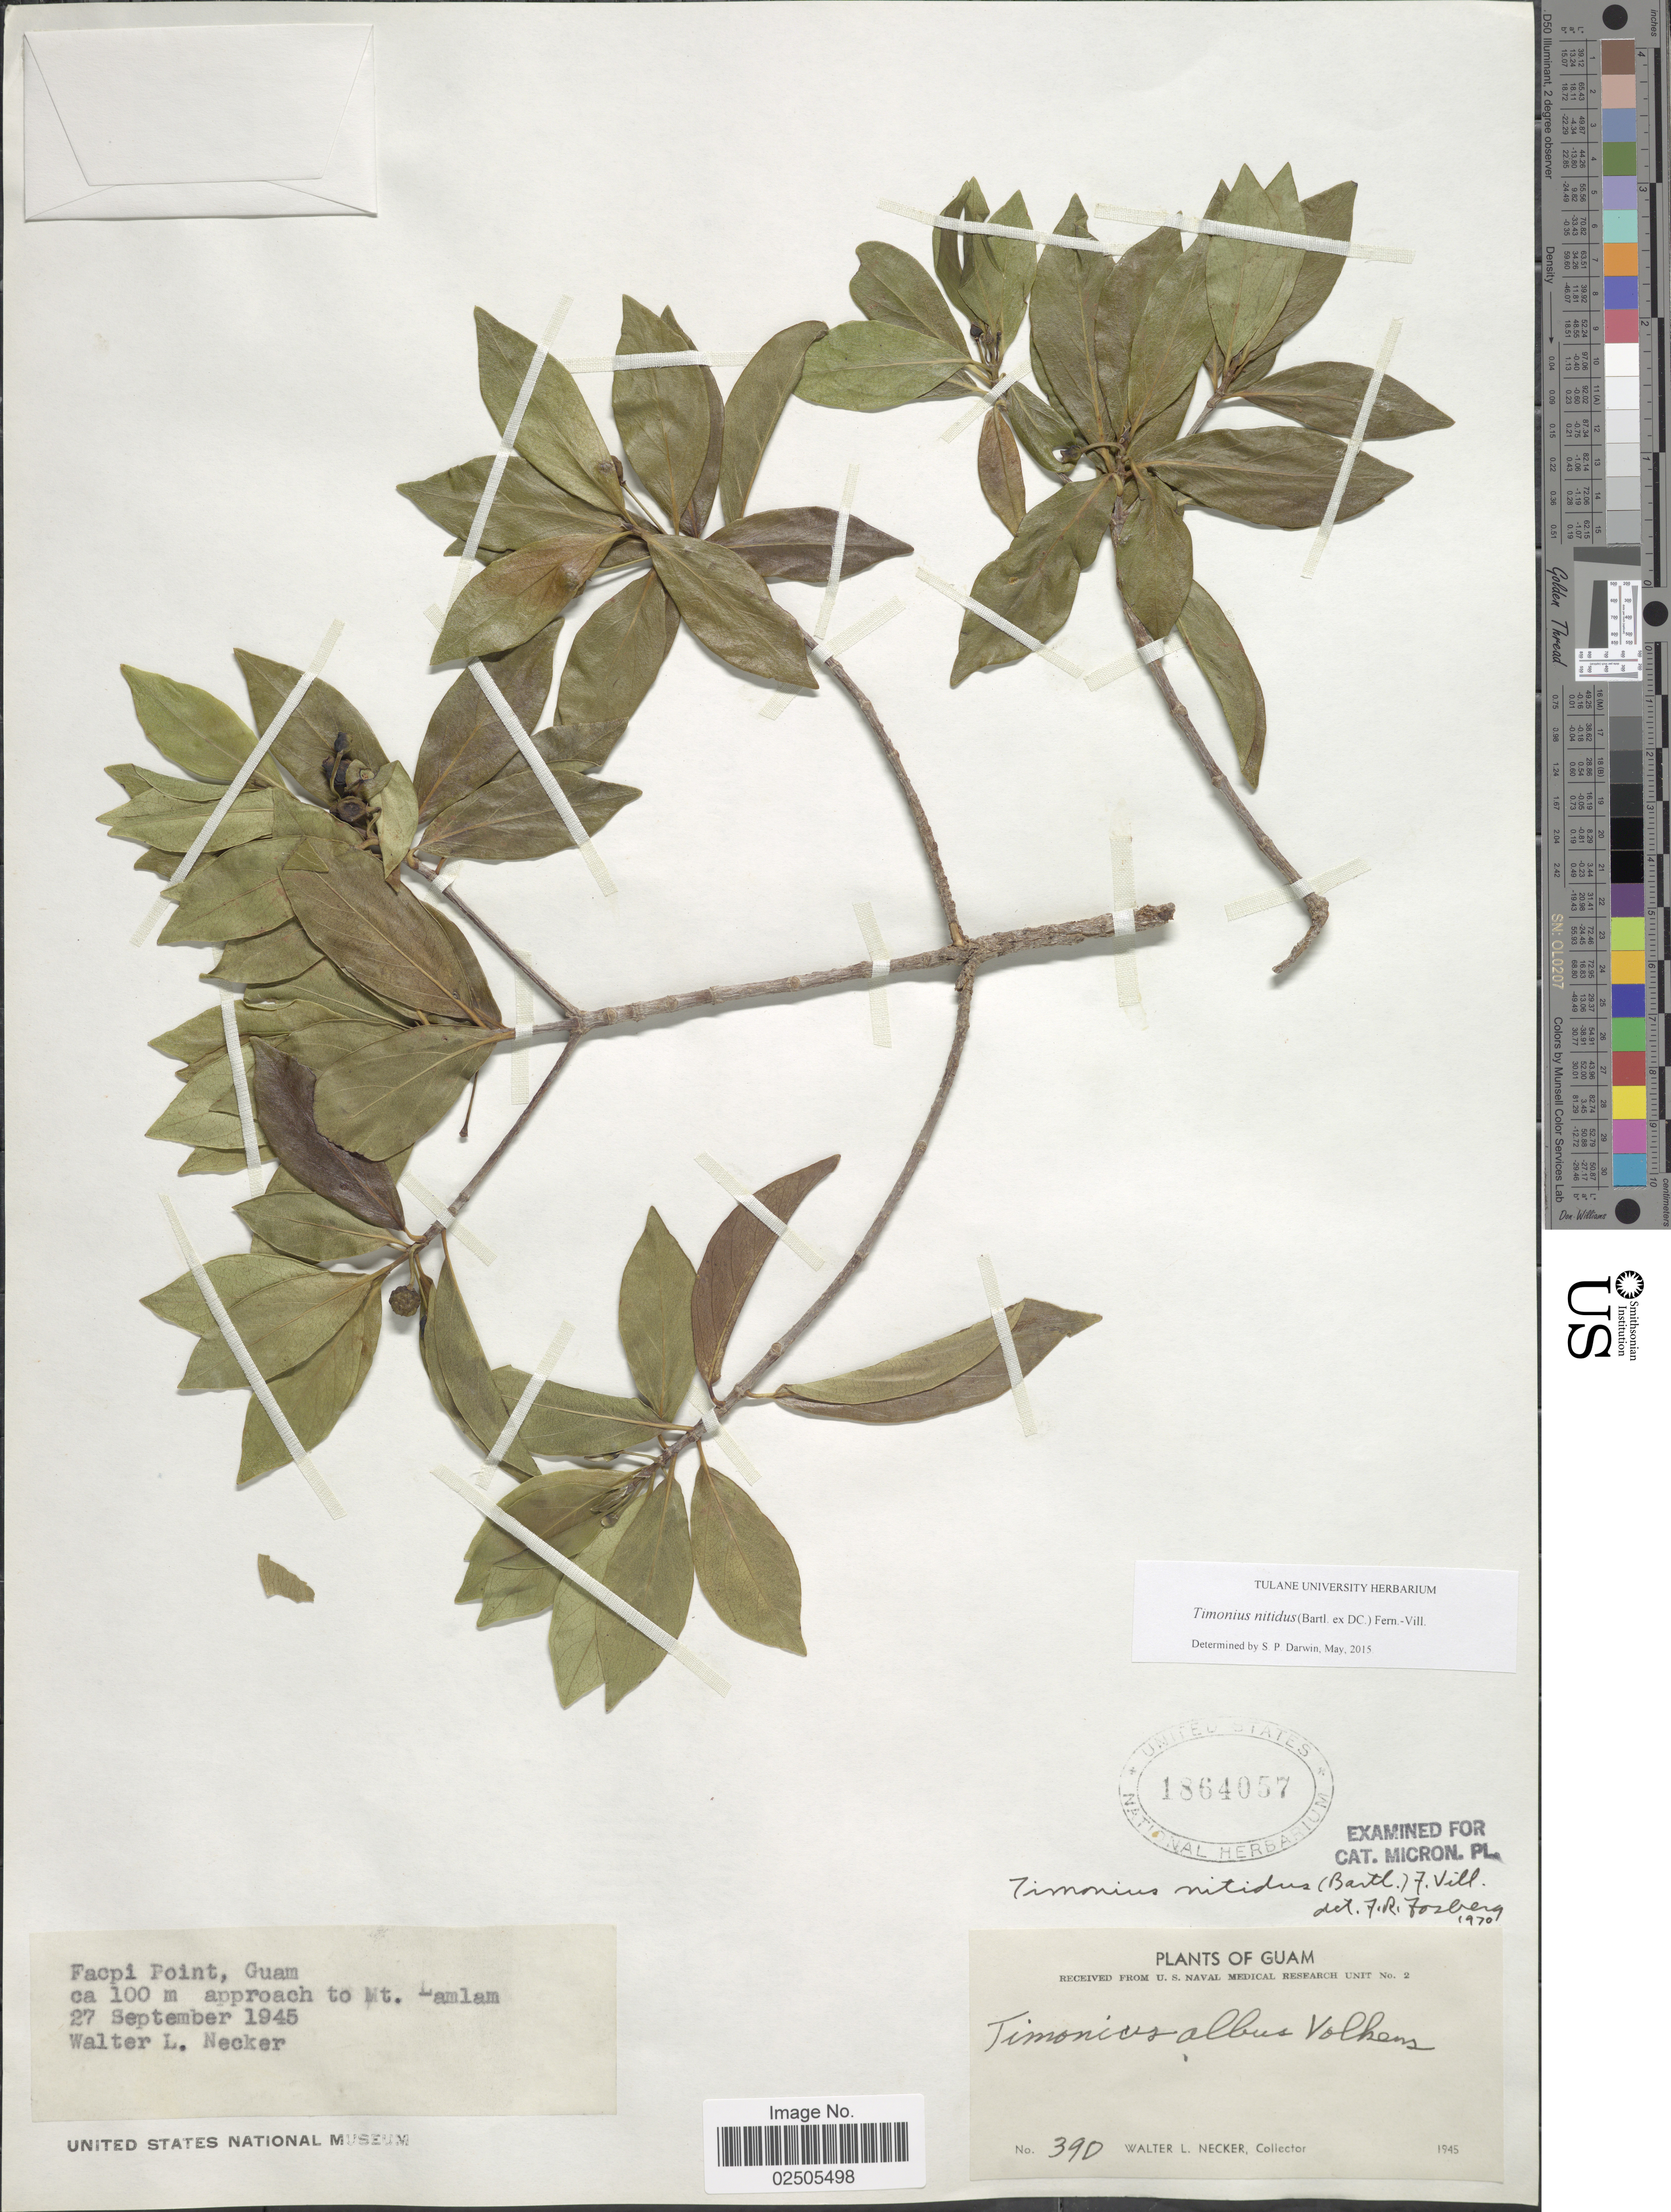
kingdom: Plantae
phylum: Tracheophyta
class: Magnoliopsida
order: Gentianales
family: Rubiaceae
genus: Timonius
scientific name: Timonius nitidus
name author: (Bartl. ex DC.) Fern.-Vill.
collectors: W. L. Necker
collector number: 390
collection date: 1945-09-27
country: Guam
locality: Facpi Point, approach to Mt. Lamlam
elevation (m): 100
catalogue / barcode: US 1864057